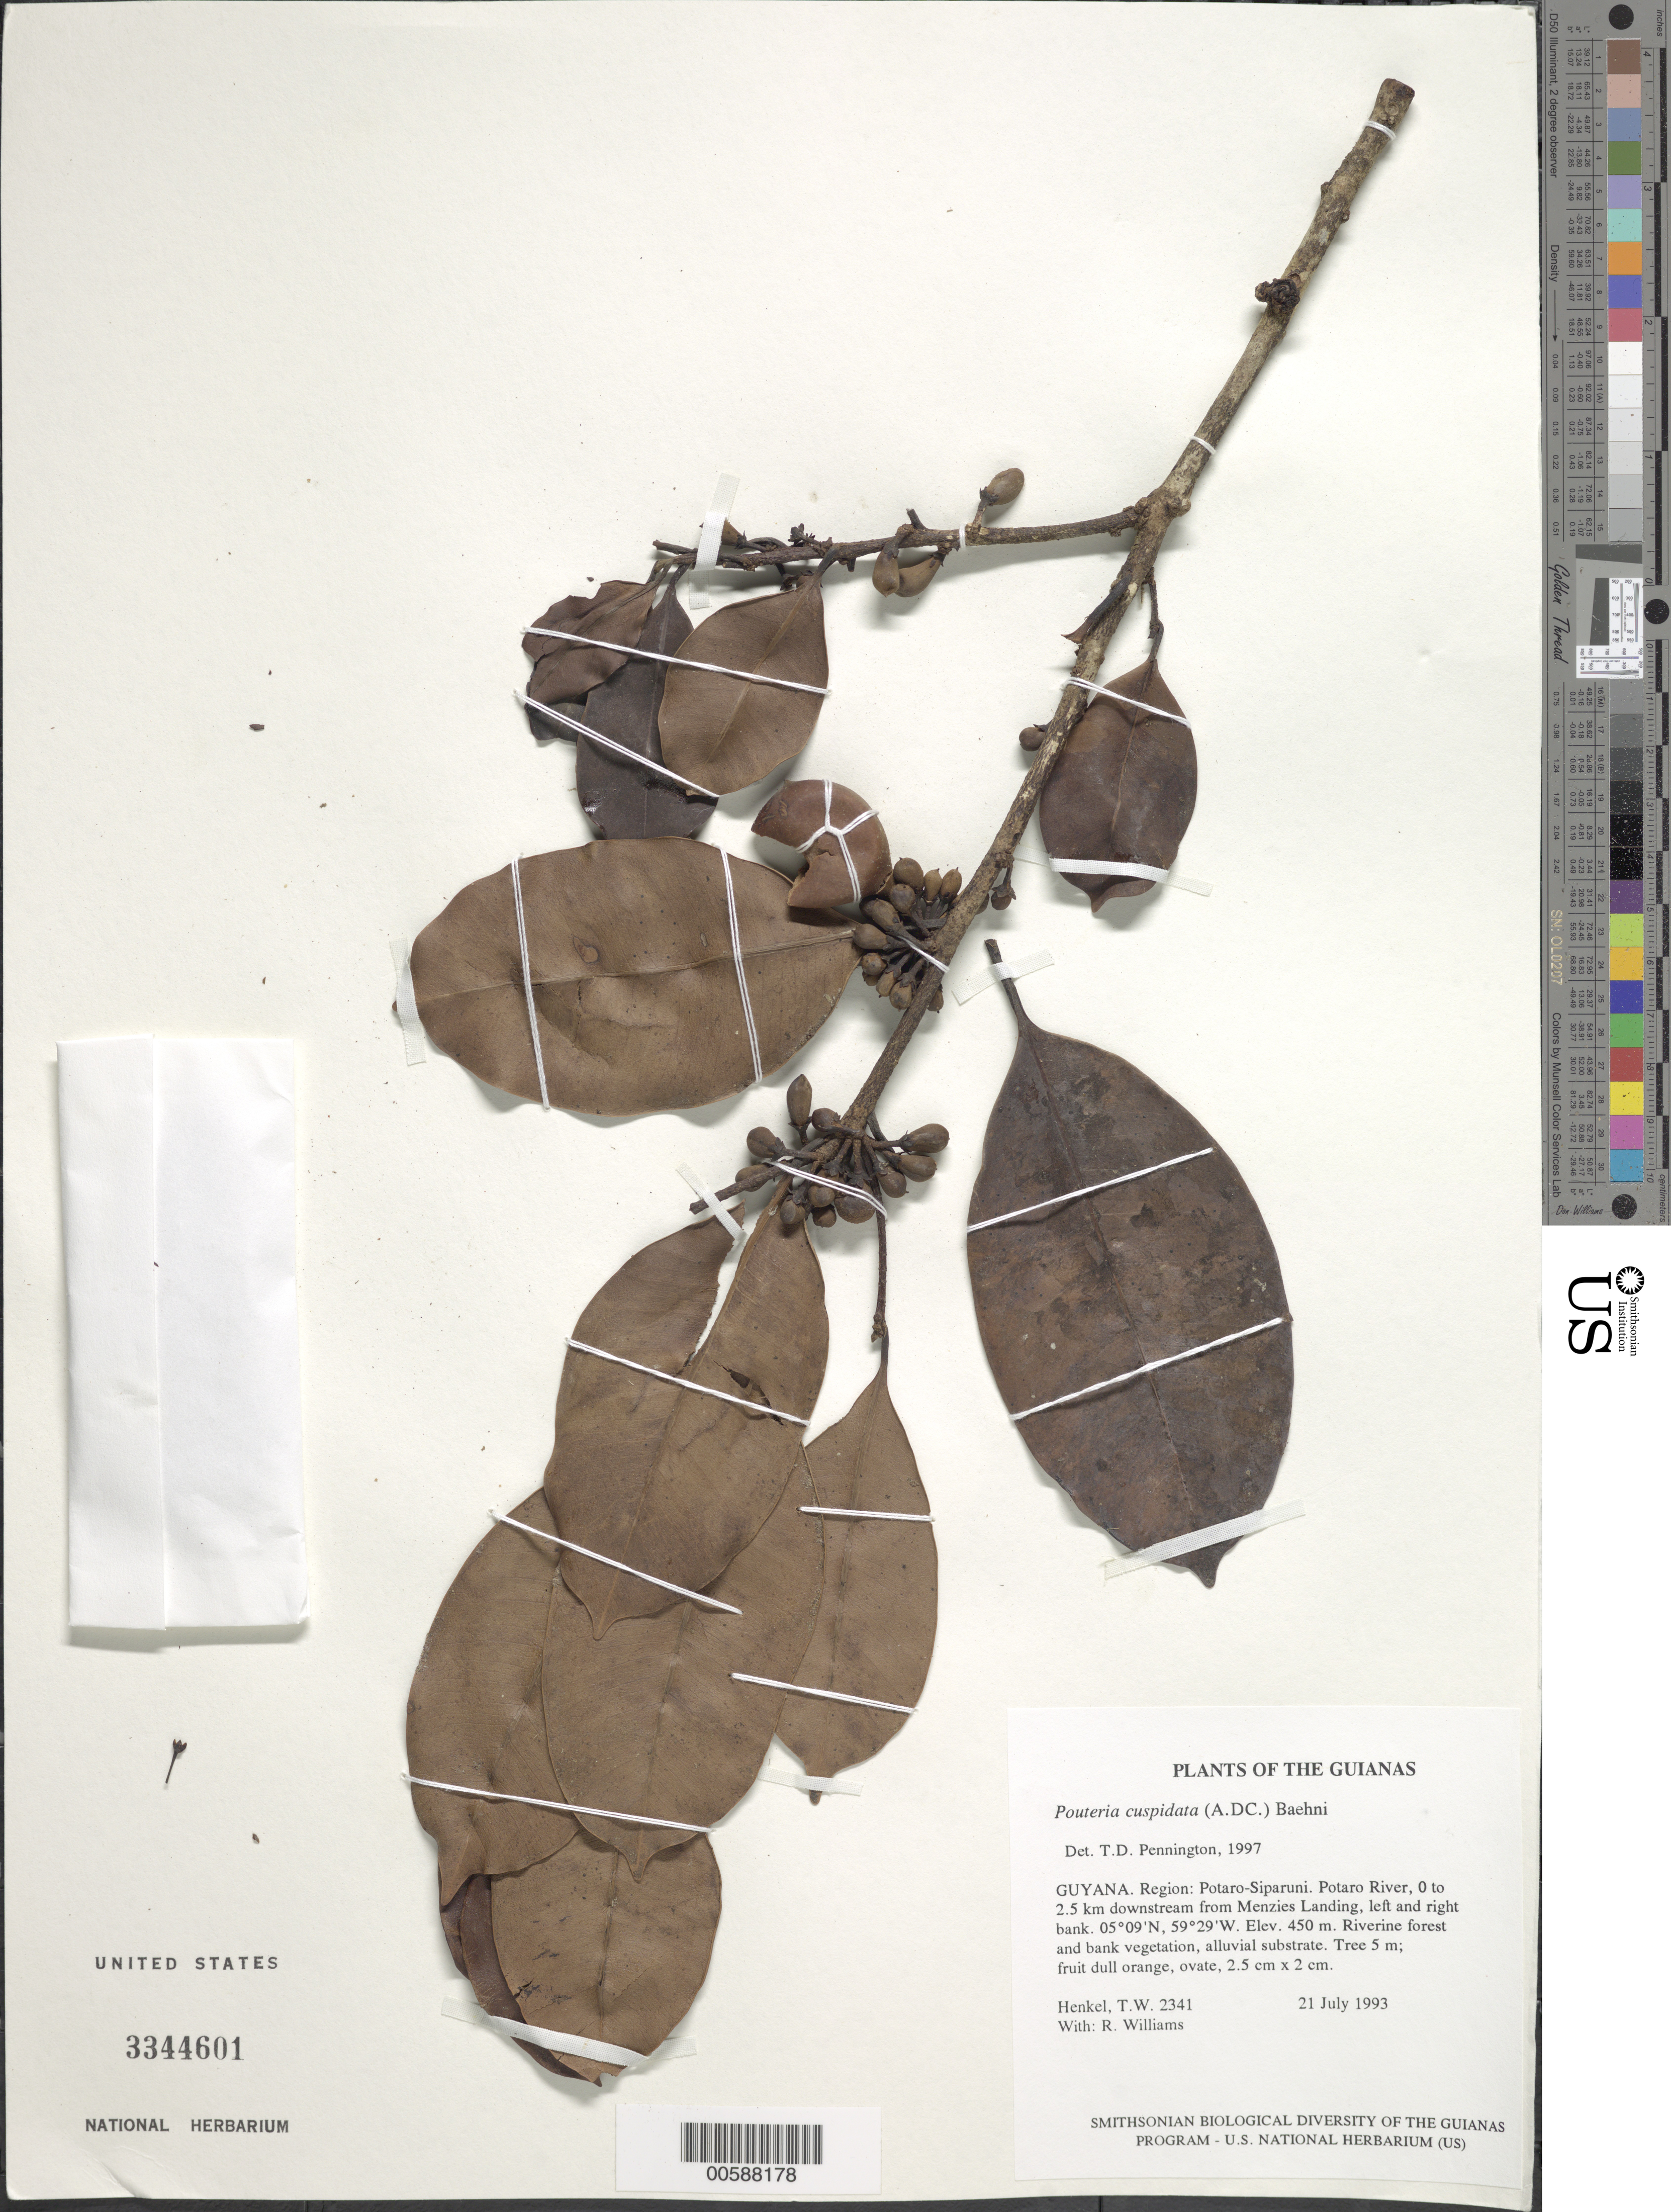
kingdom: Plantae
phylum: Tracheophyta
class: Magnoliopsida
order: Ericales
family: Sapotaceae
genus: Pouteria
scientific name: Pouteria cuspidata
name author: (A. DC.) Baehni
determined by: Pennington, T. D., (K)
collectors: T. Henkel & R. Williams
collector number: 2341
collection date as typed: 21 July 1993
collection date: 1993-07-21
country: Guyana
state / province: Potaro-Siparuni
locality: Potaro River, 0 to 2.5 km downstream from Menzies Landing, left and right bank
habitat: Riverine forest and bank vegetation, alluvial substrate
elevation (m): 450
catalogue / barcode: US 3344601